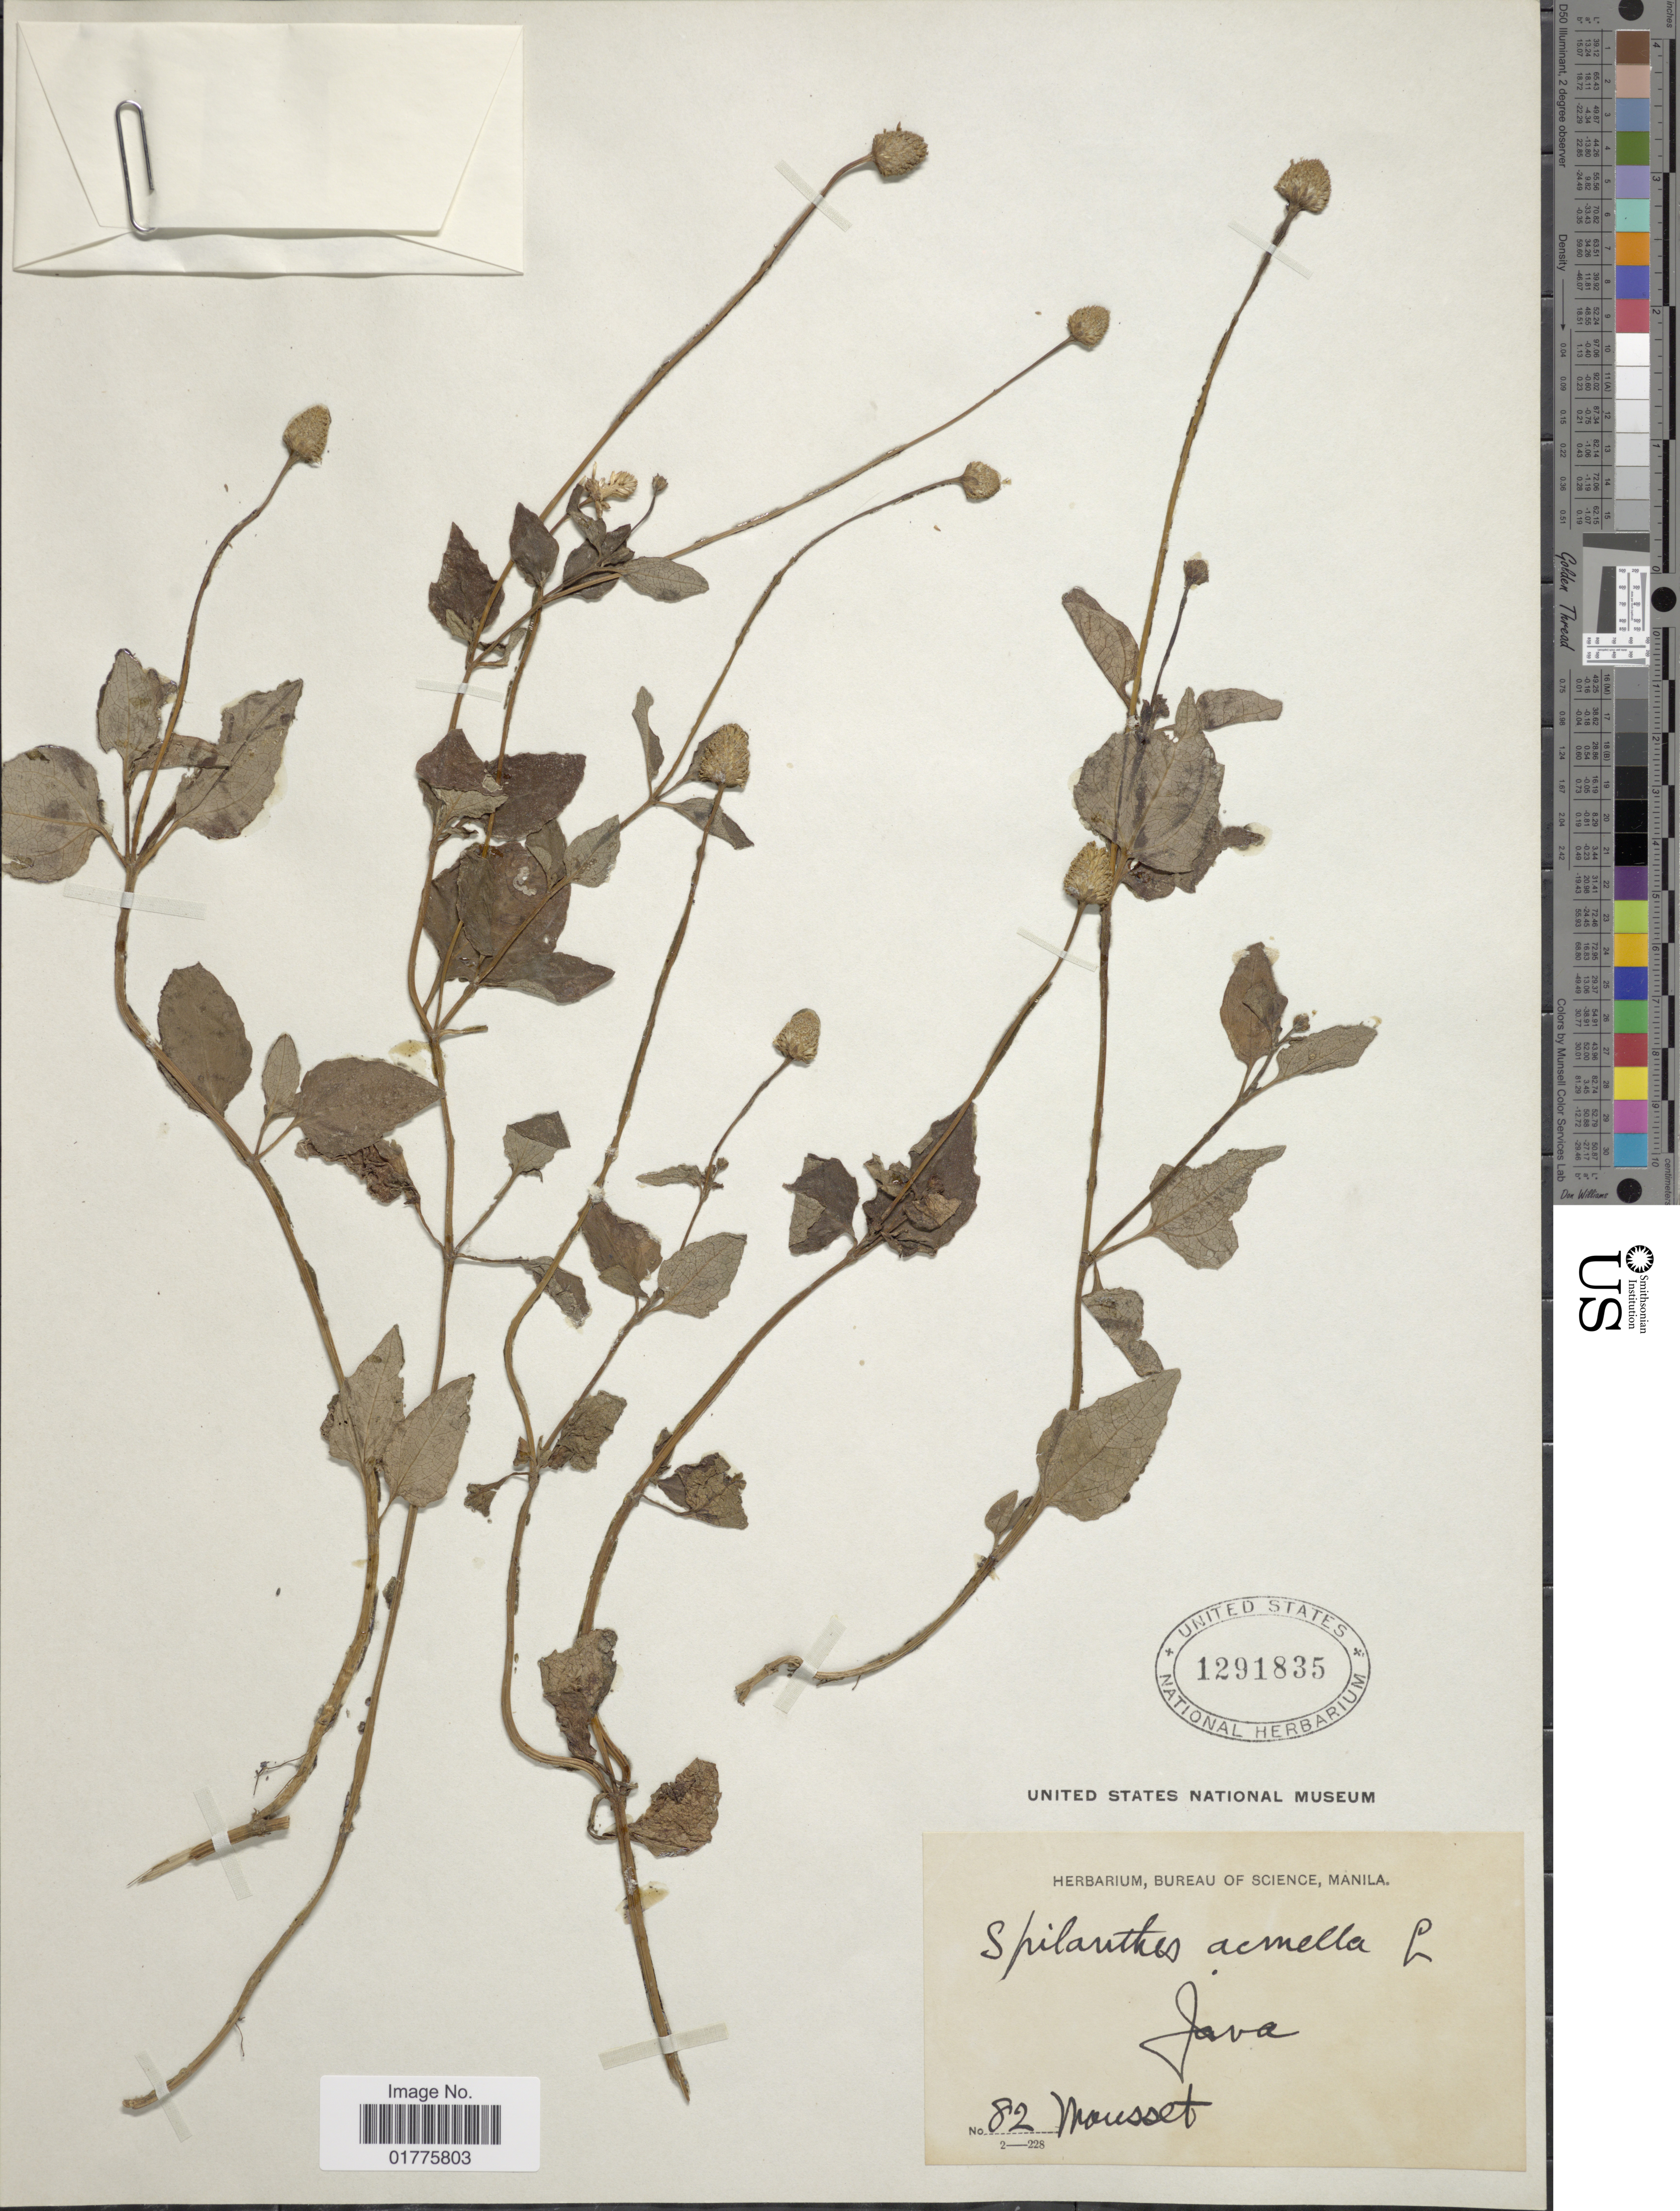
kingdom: Plantae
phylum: Tracheophyta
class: Magnoliopsida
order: Asterales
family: Asteraceae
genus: Acmella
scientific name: Acmella sp.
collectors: Mousset, --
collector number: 82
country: Indonesia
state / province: Java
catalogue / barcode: US 1291835